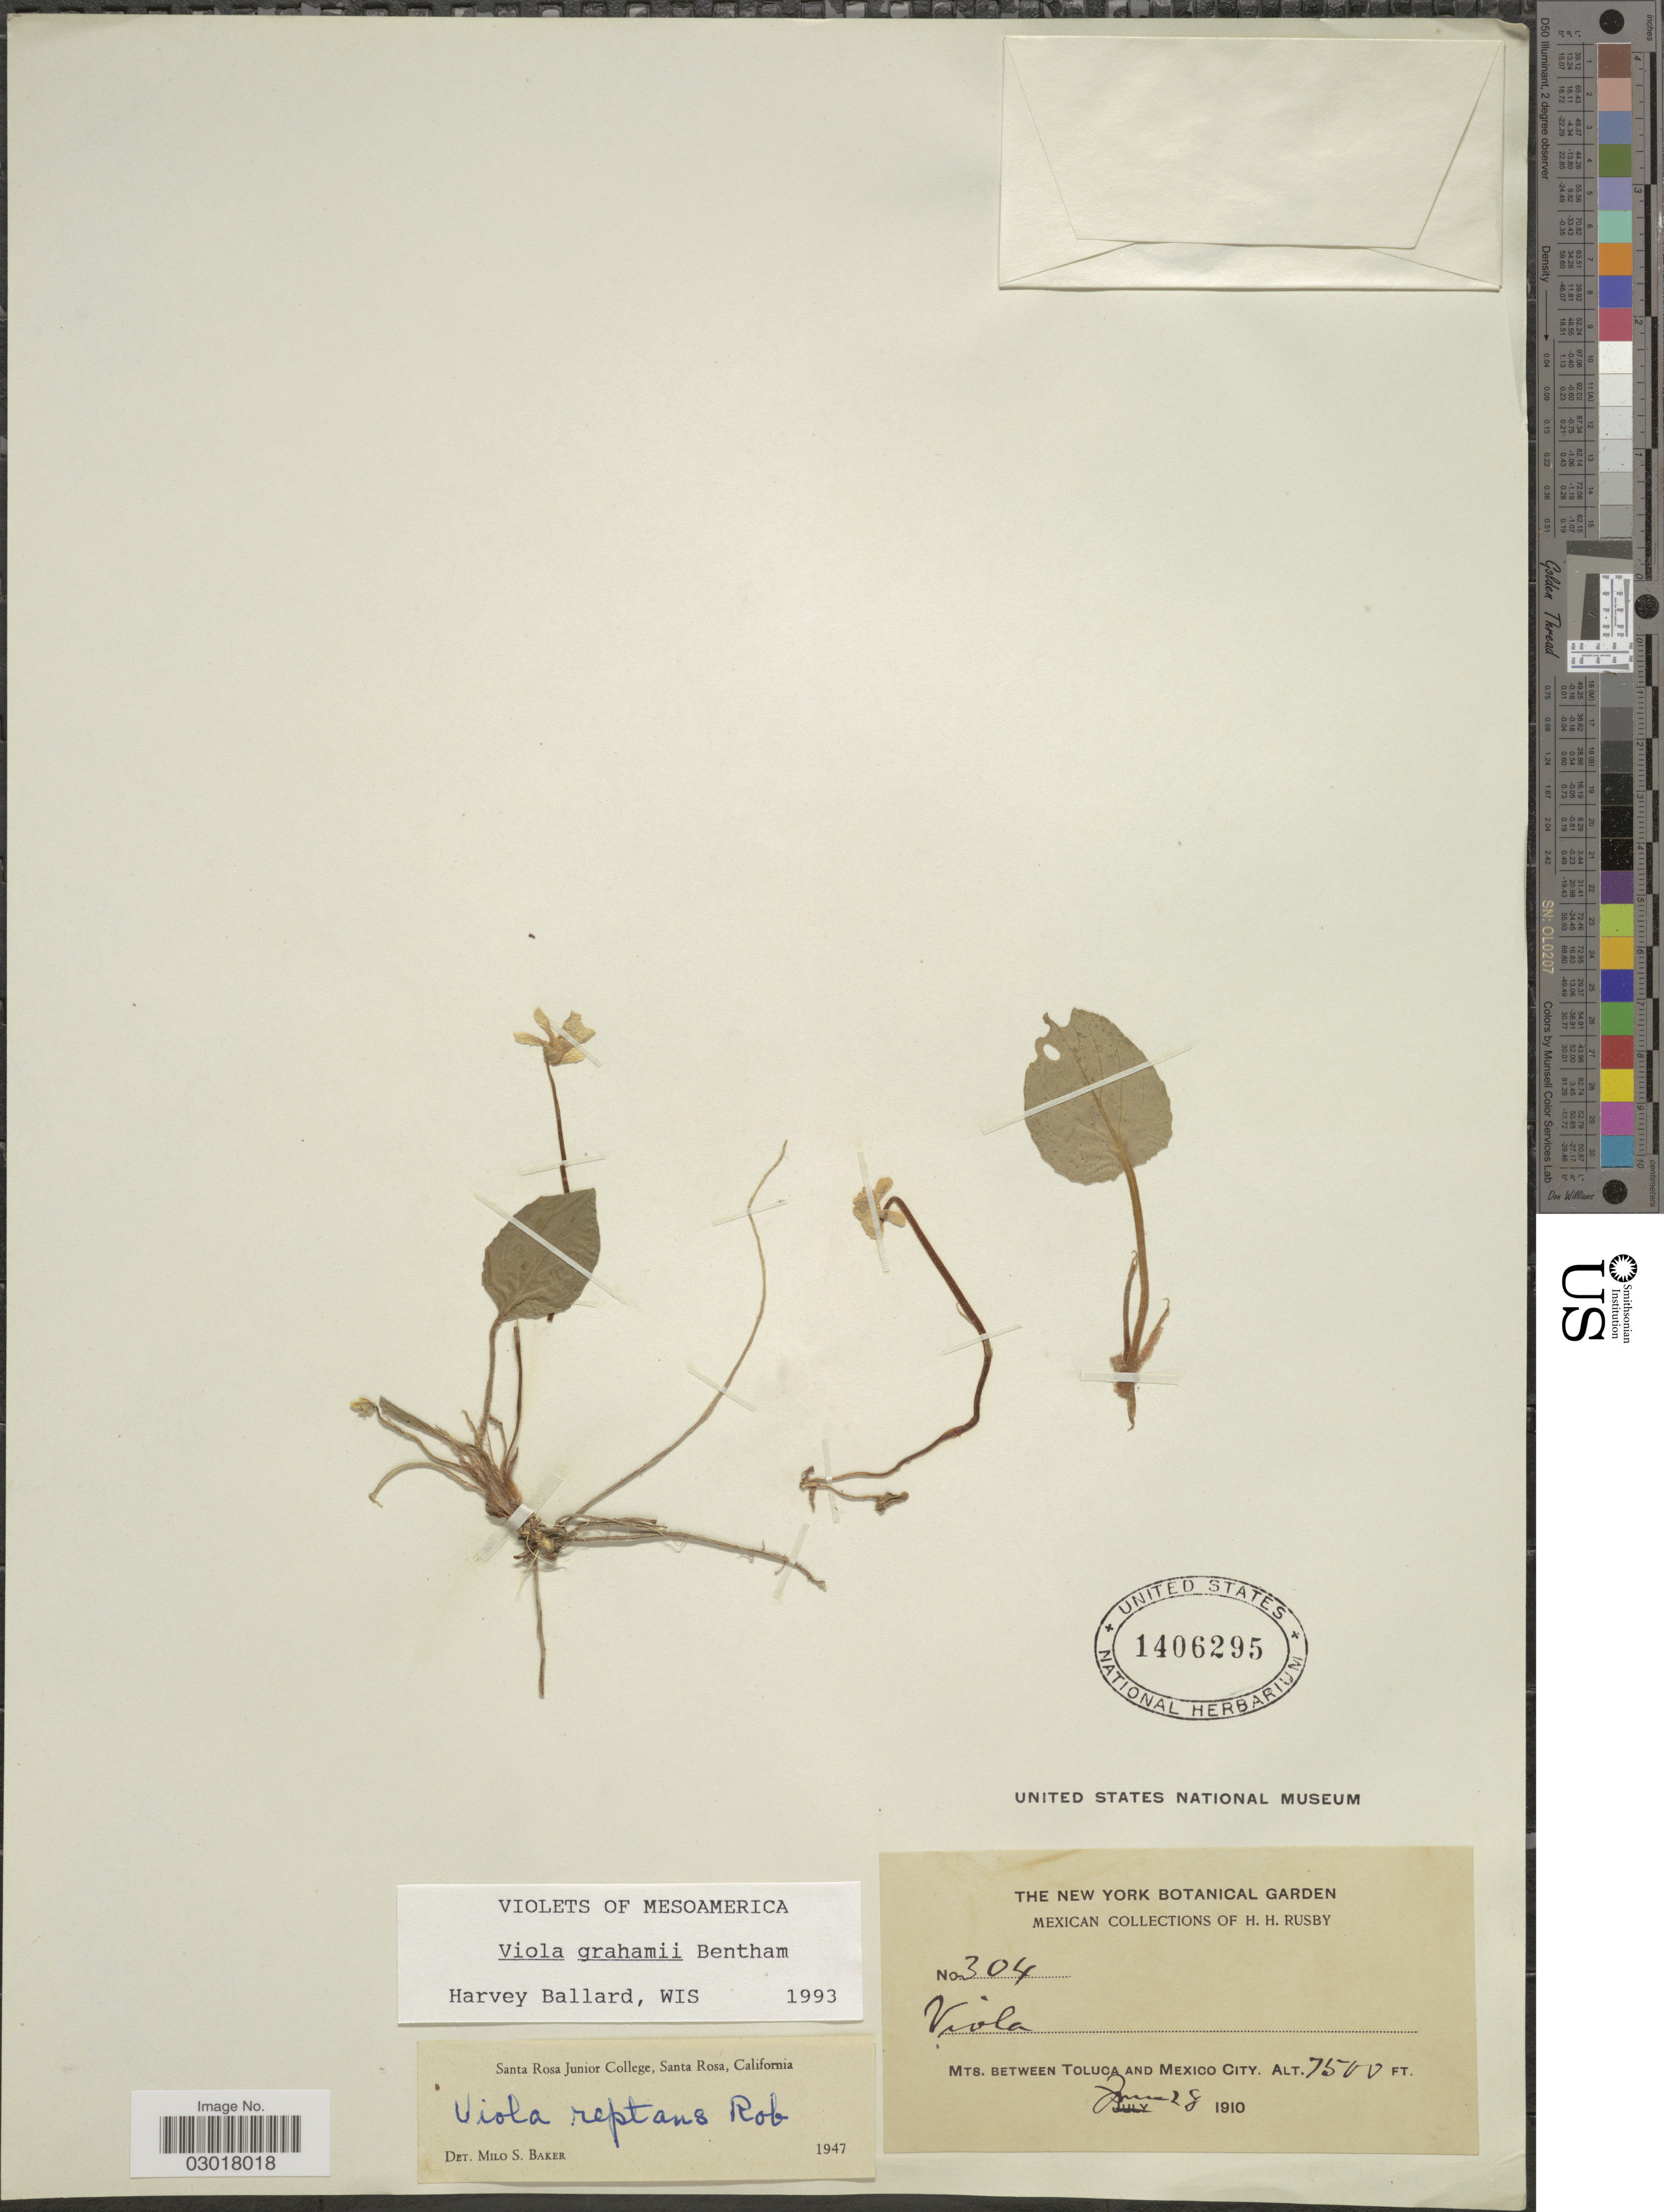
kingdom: Plantae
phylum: Tracheophyta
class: Magnoliopsida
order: Malpighiales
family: Violaceae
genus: Viola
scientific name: Viola grahamii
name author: Benth.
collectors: H. H. Rusby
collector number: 304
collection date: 1910-06-28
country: Mexico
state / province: México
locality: Mts. between Toluca and Mexico City.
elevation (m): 2286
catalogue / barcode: US 1406295